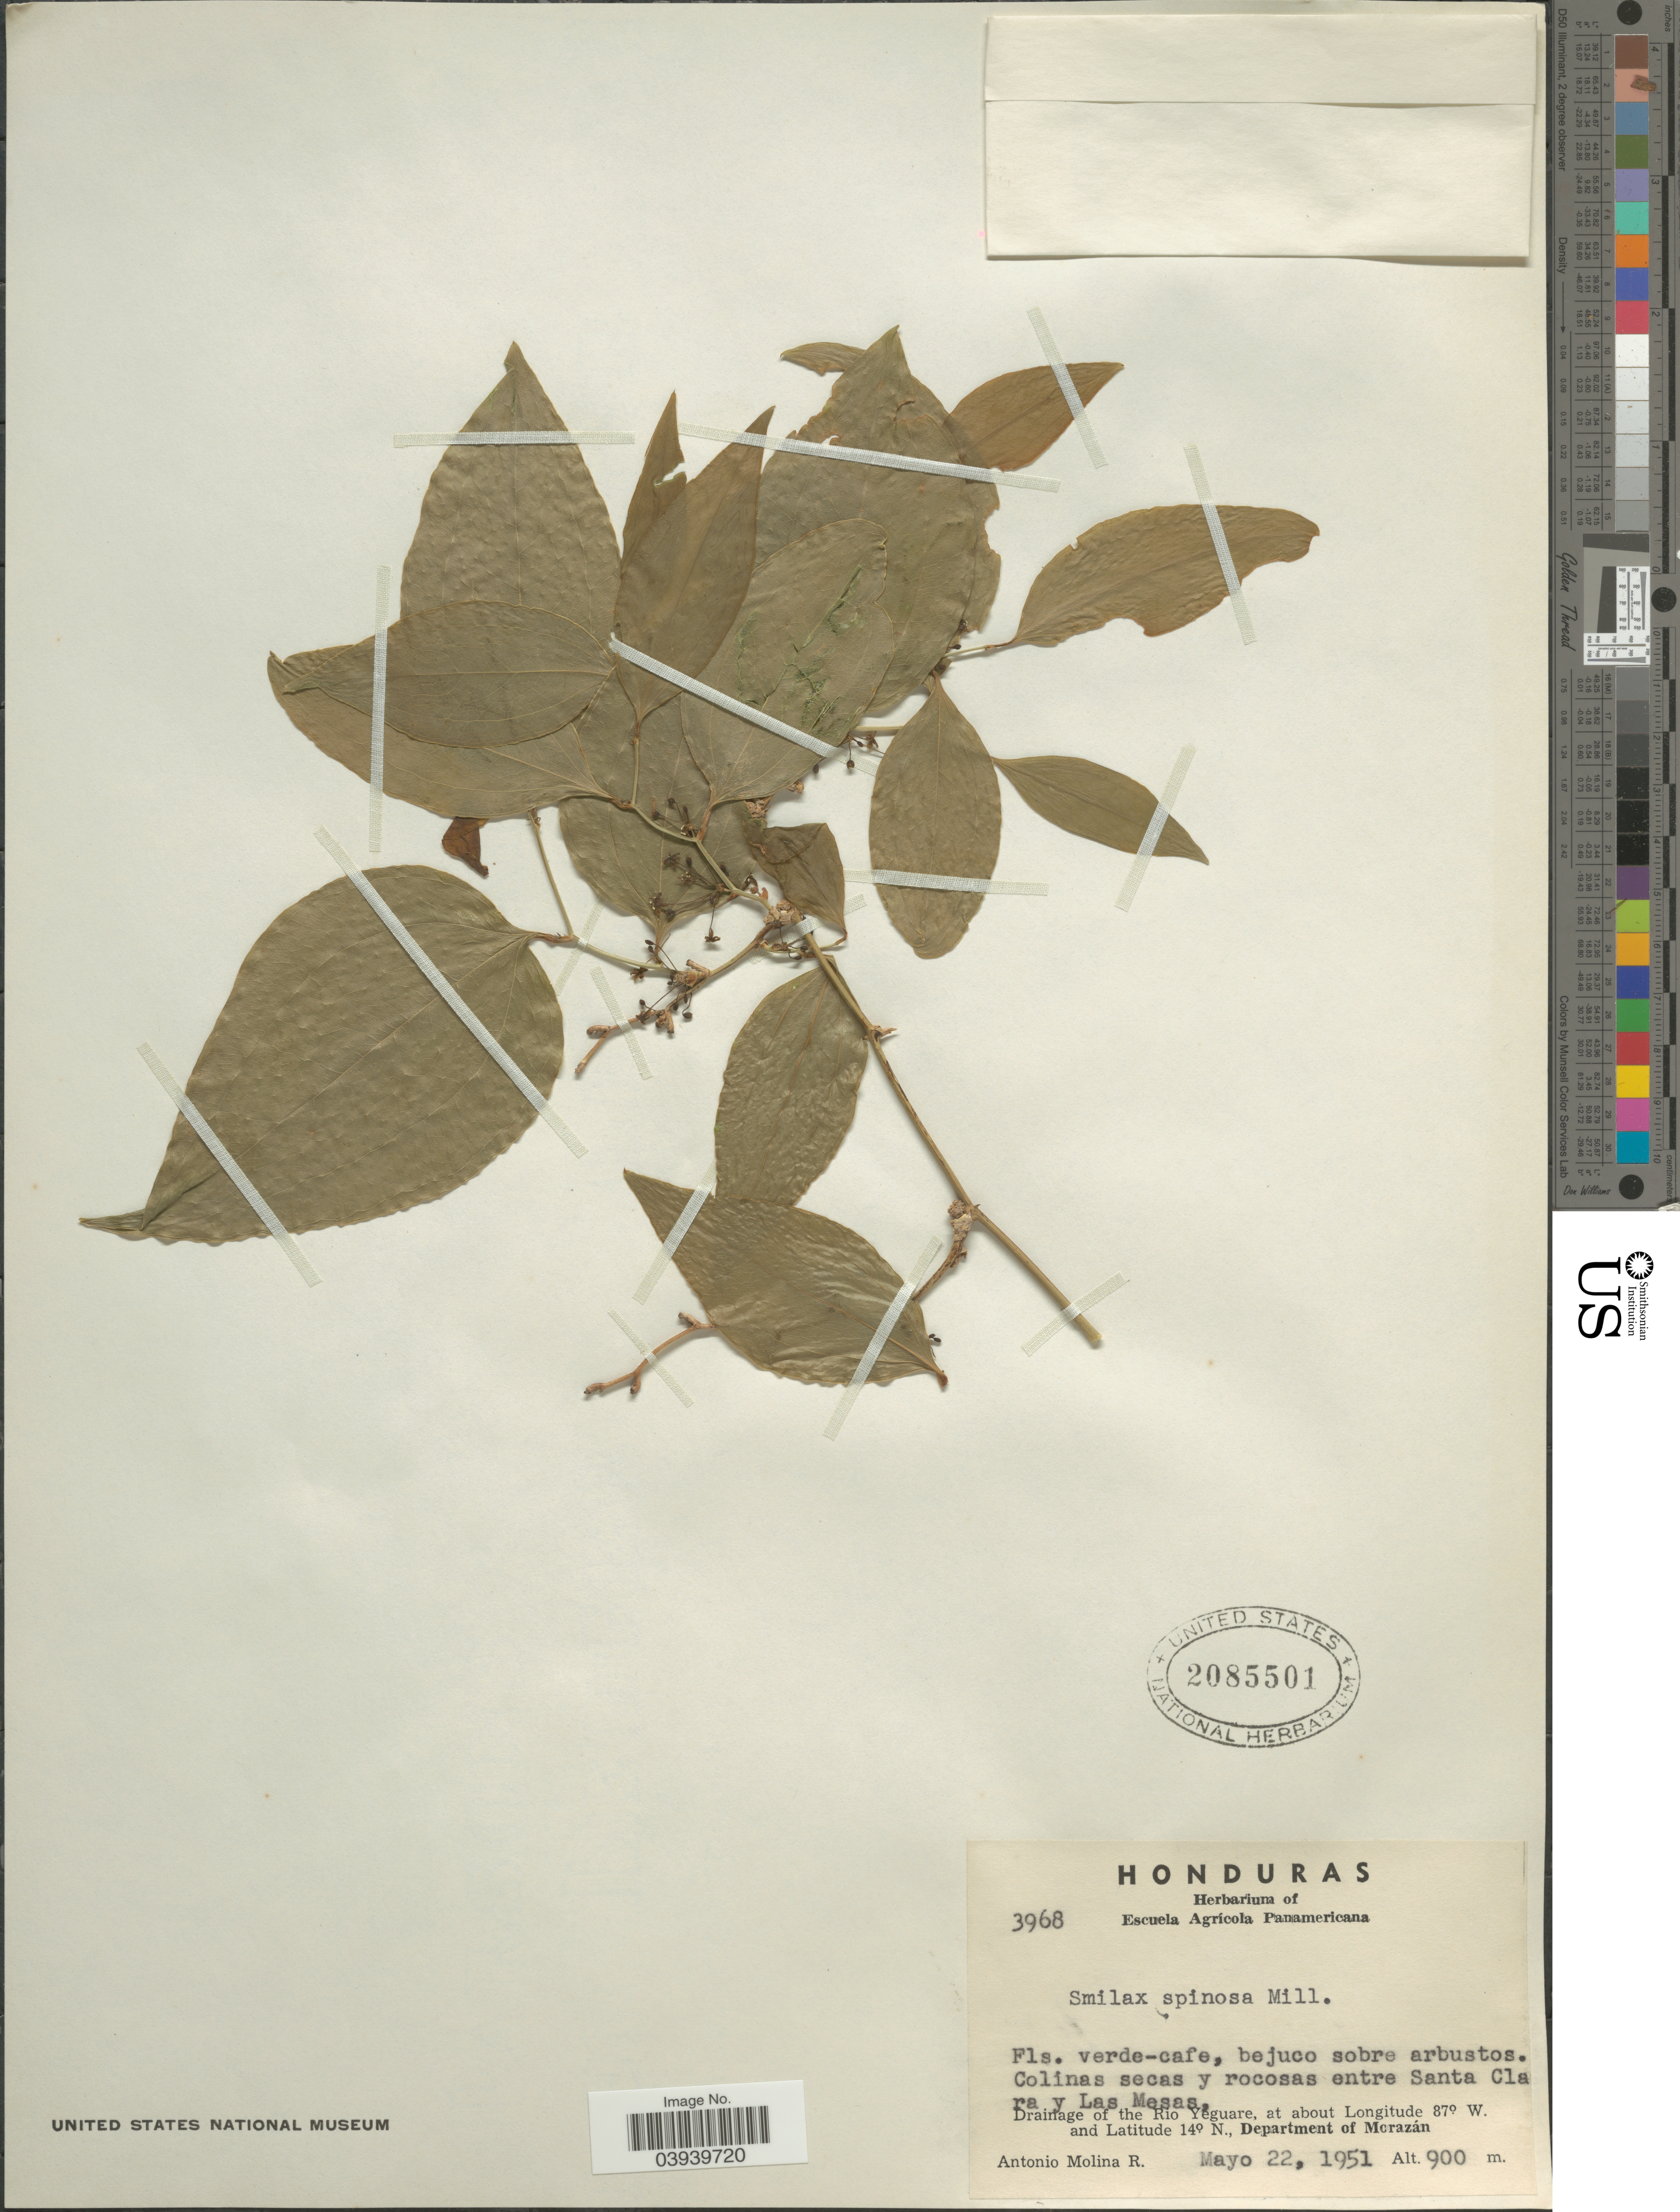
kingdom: Plantae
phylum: Tracheophyta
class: Liliopsida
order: Liliales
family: Smilacaceae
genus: Smilax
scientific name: Smilax spinosa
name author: Mill.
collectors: A. Molina R.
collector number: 3968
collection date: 1951-05-22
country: Honduras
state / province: Fco. Morazán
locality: Entre Santa Clara y Las Mesas. Drainage of the Rio Yeguare, Department of Morazán.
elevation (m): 900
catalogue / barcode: US 2085501